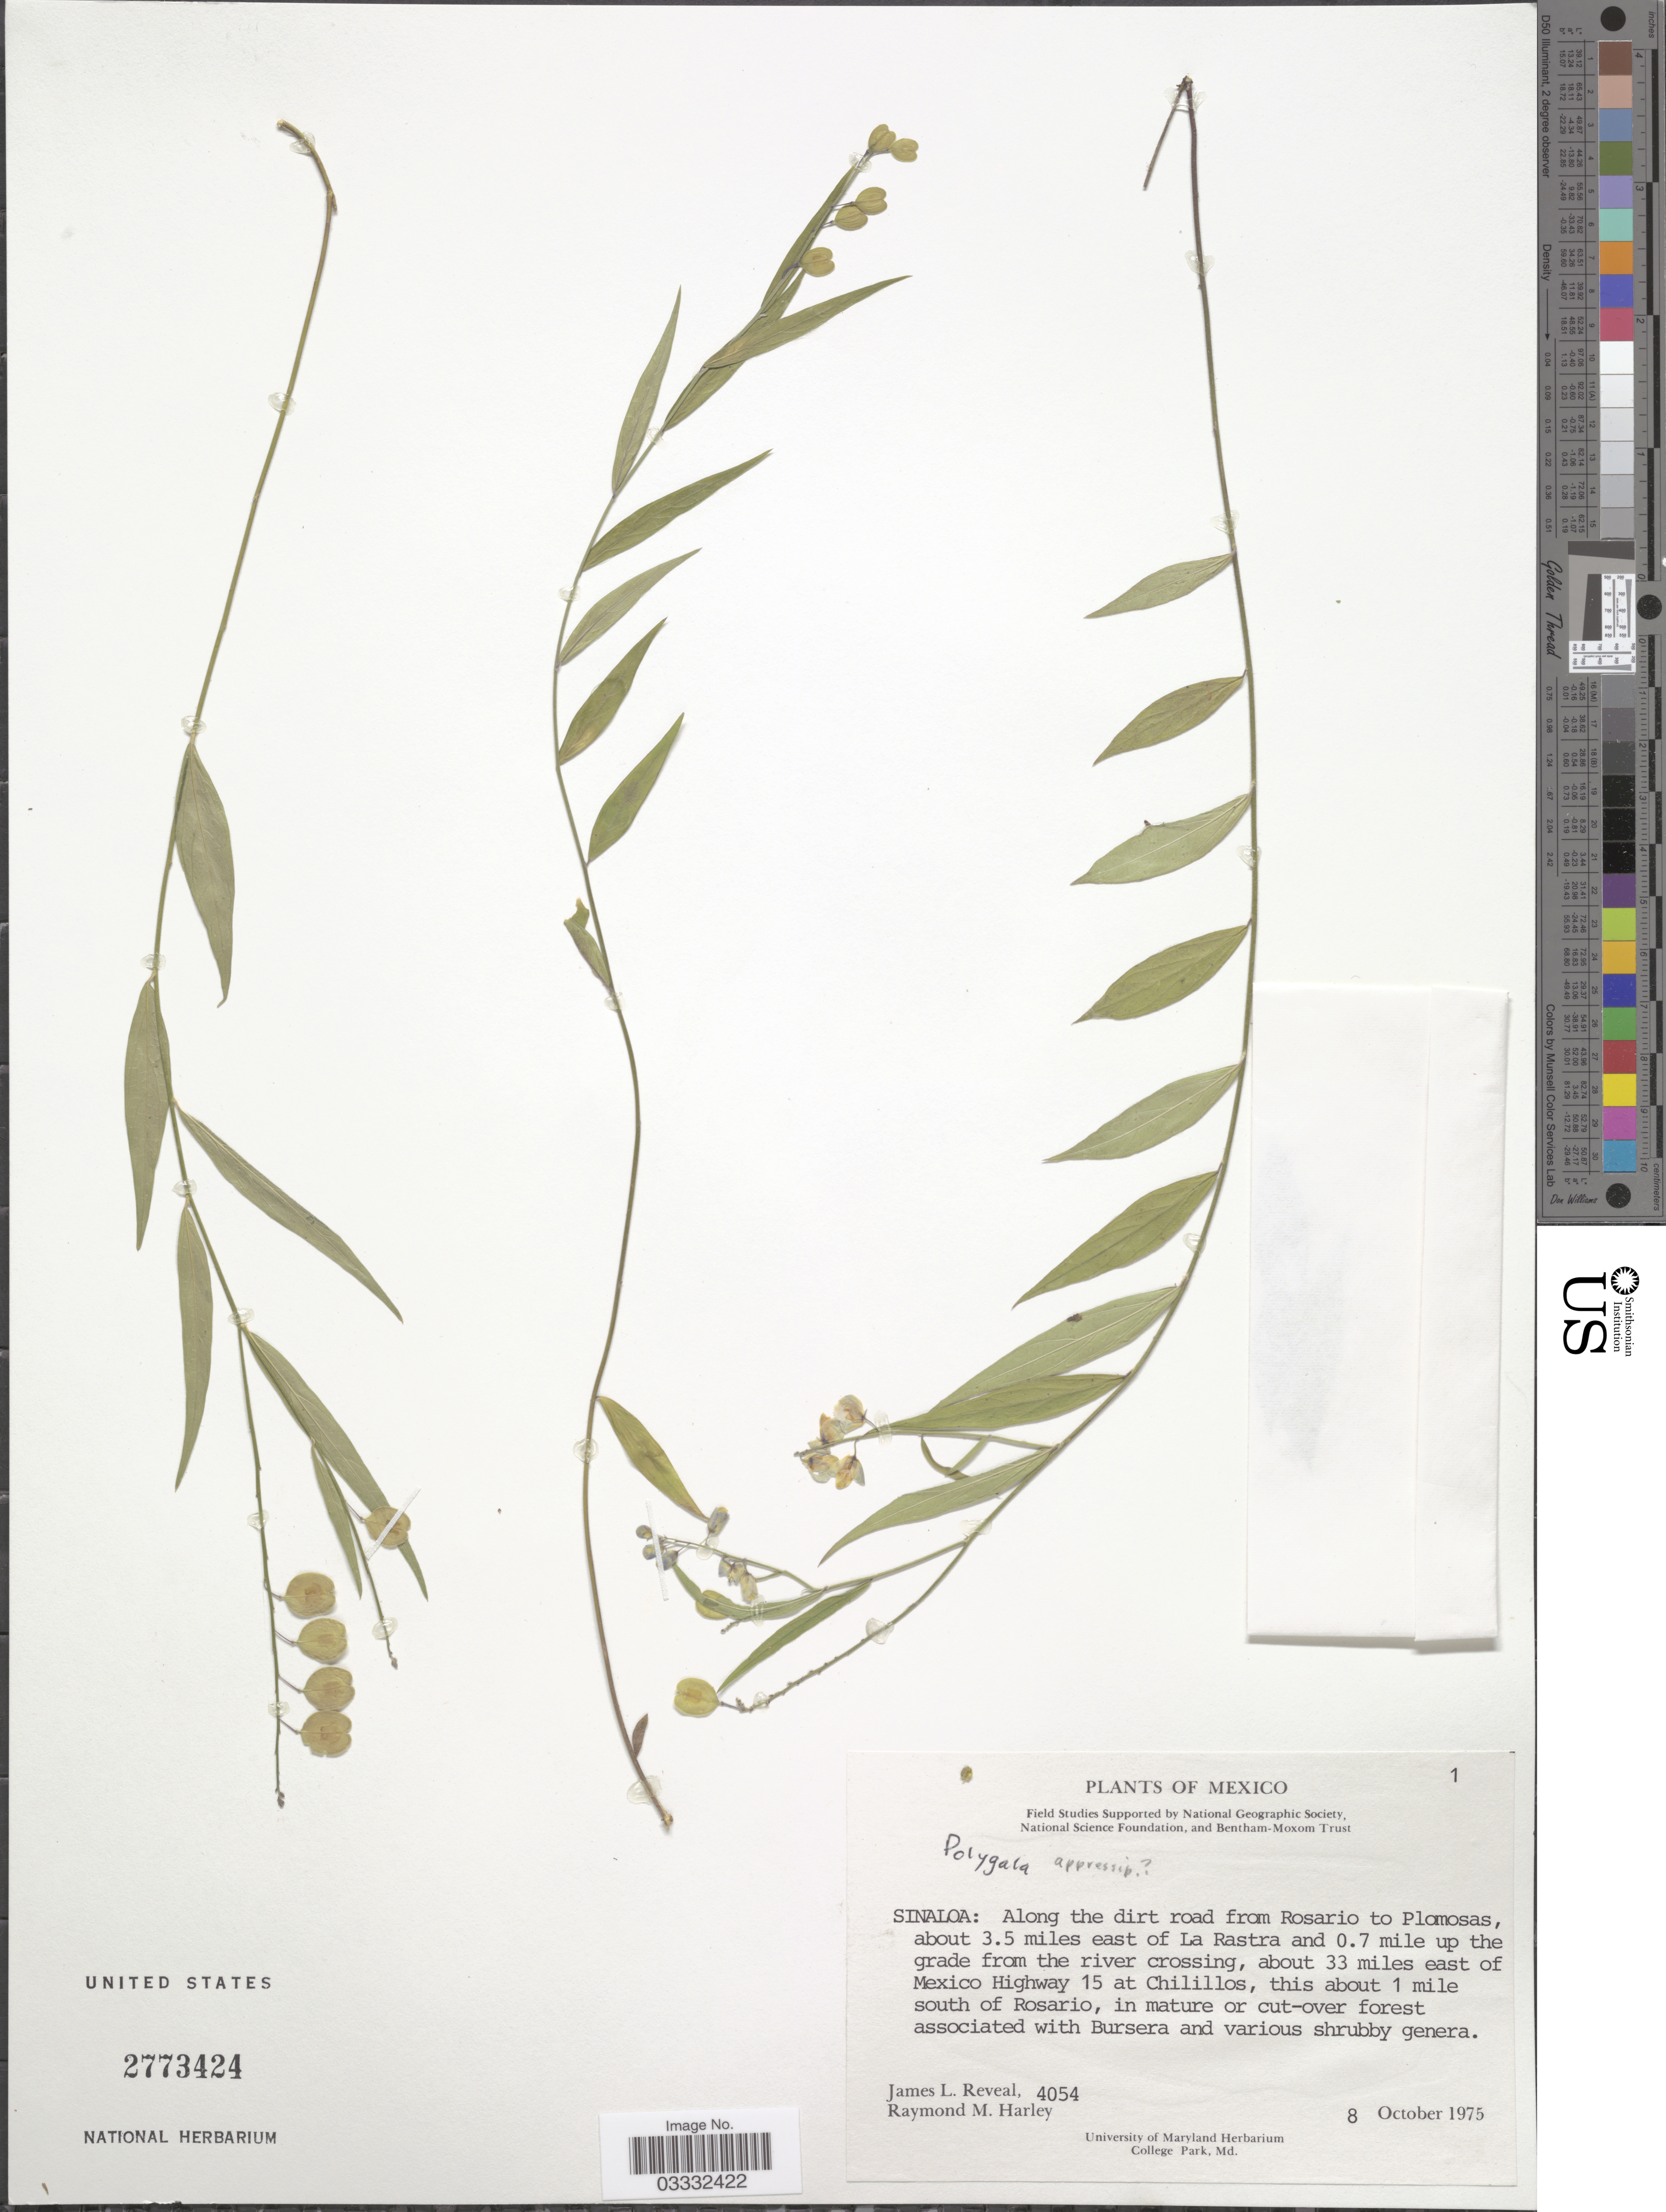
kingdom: Plantae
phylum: Tracheophyta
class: Magnoliopsida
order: Fabales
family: Polygalaceae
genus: Polygala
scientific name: Polygala appressipilis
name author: S.F. Blake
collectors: J. L. Reveal & R. M. Harley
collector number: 4054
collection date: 1975-10-08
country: Mexico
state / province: Sinaloa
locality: Along the dirt road from Rosario to Plomosas, about 3.5 miles east of La Rastra and 0.7 mile up the grade from the river crossing, about 33 miles east of Mexico Highway 15 at Chilillos, this about 1 mile south of Rosario.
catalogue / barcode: US 2773424